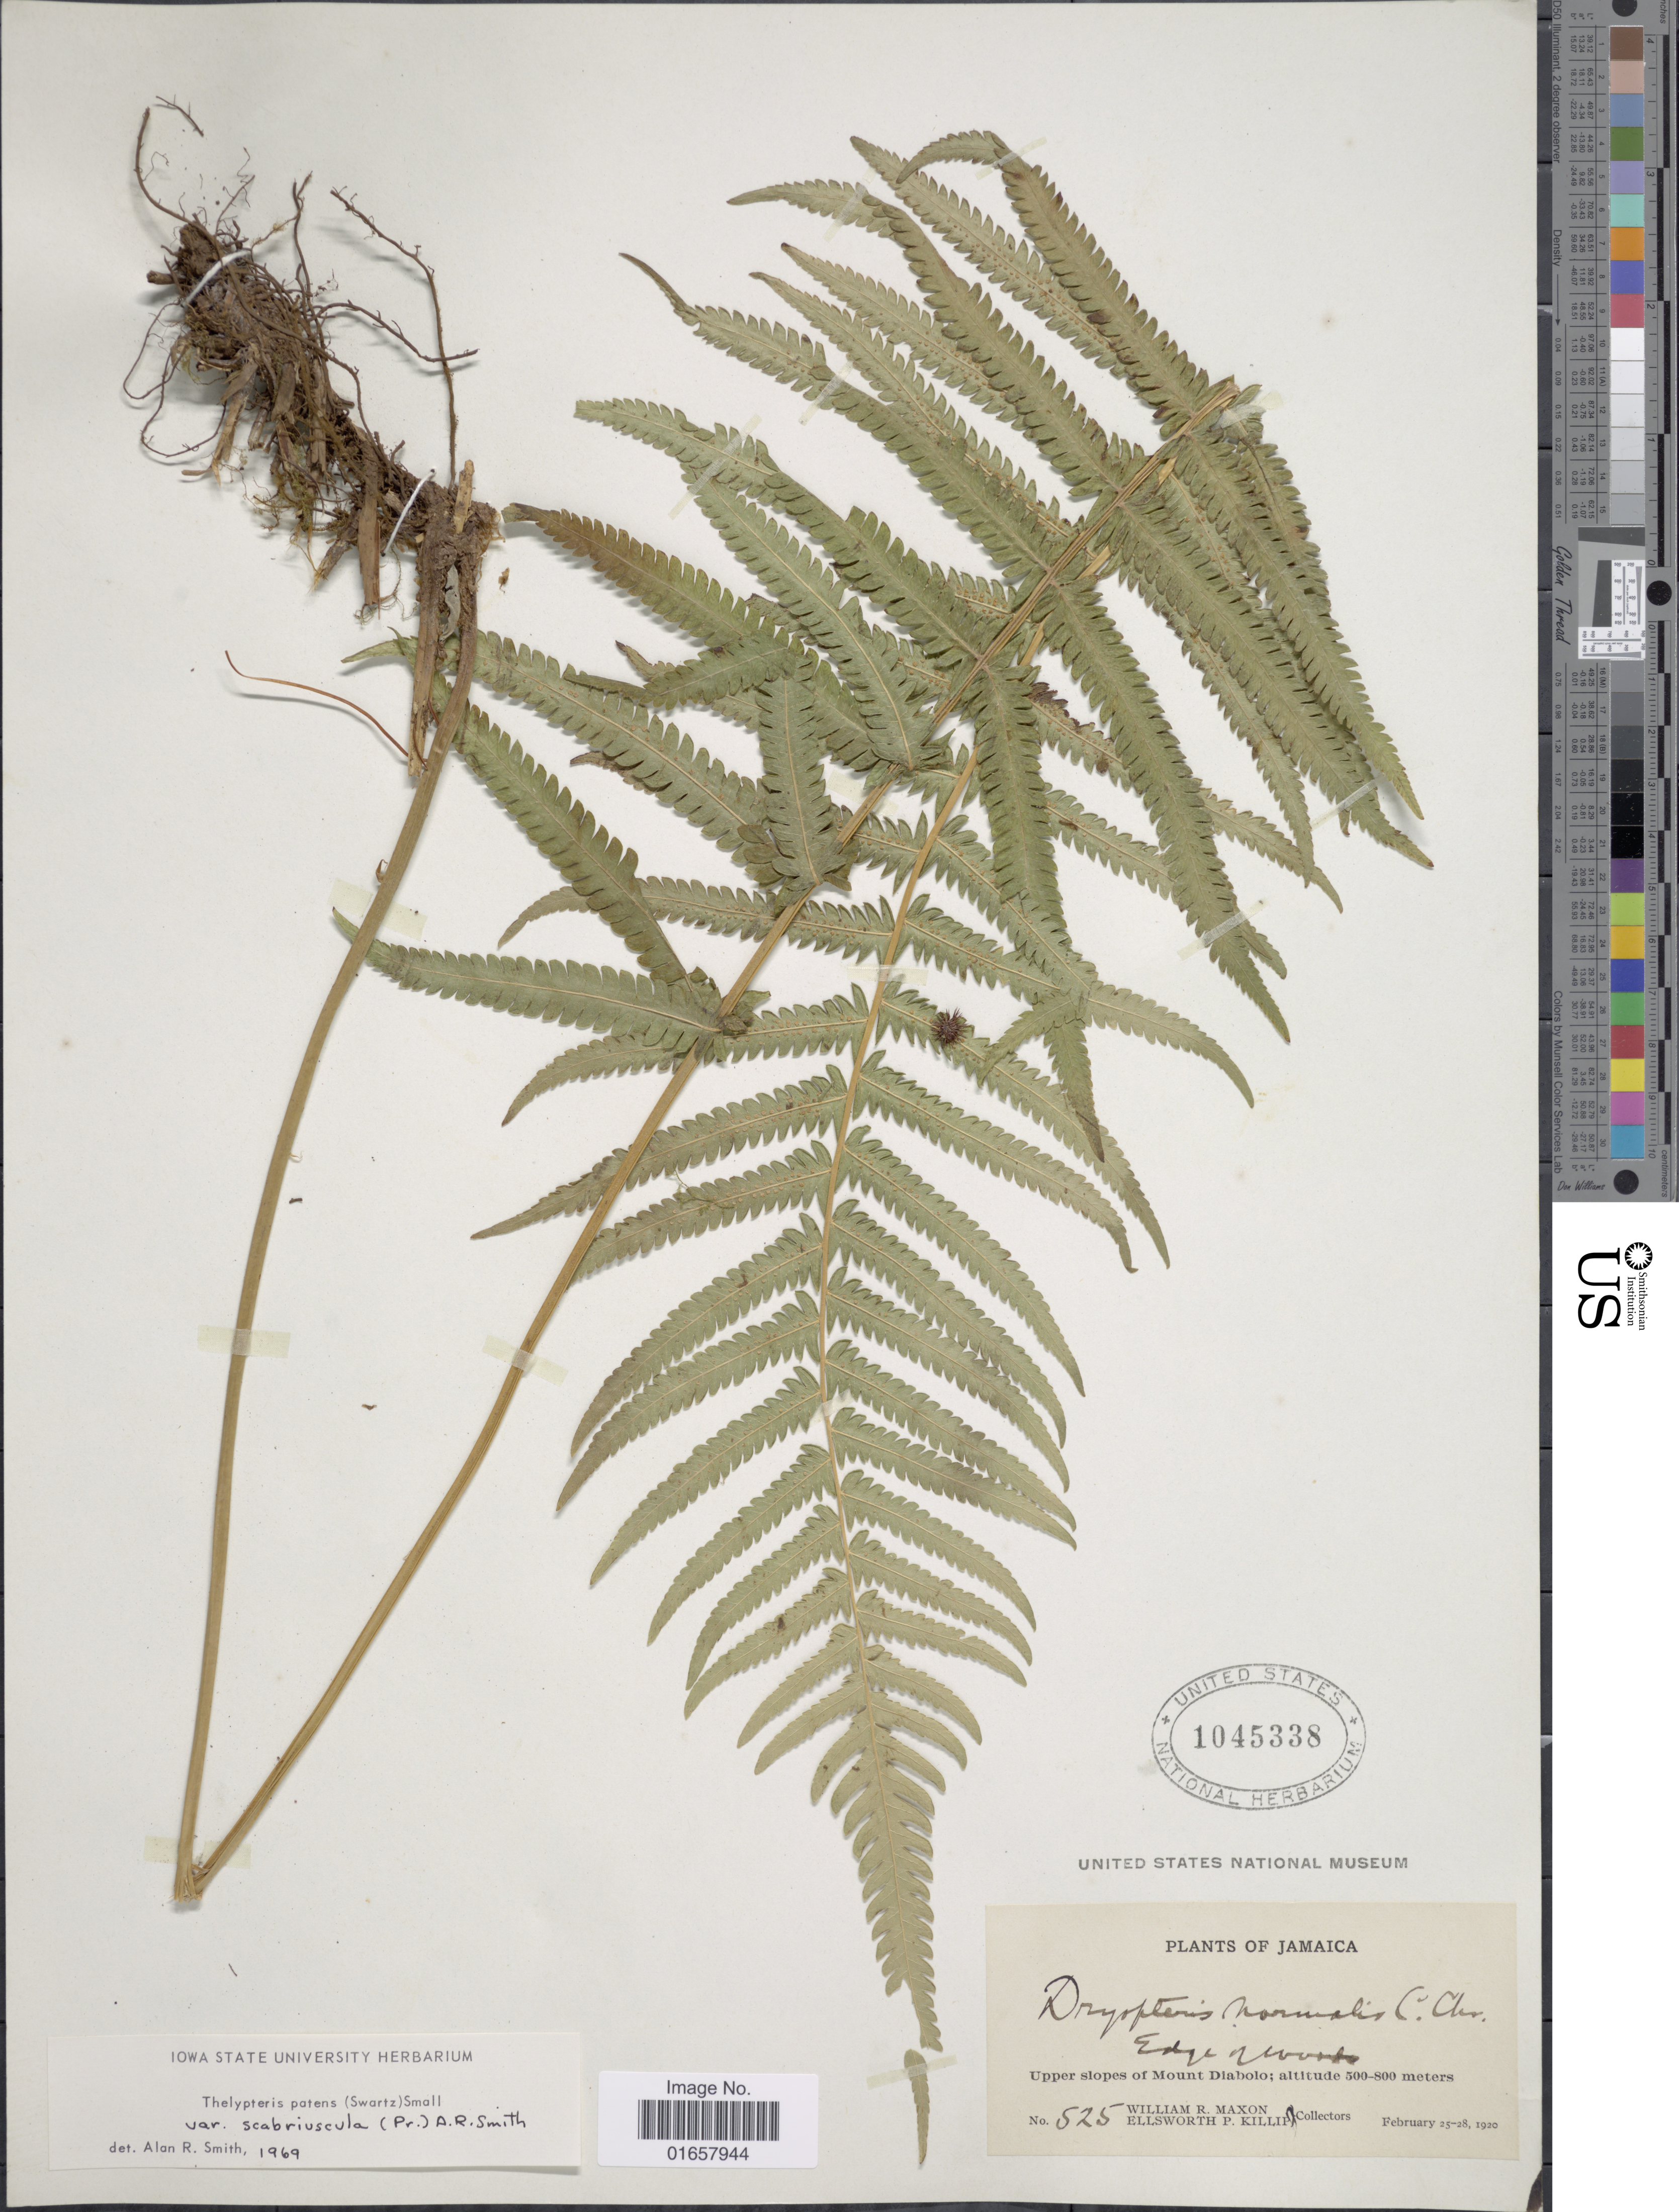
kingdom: Plantae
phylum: Tracheophyta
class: Polypodiopsida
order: Polypodiales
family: Thelypteridaceae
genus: Christella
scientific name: Christella patens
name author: (Sw.) Holttum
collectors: W. R. Maxon & E. P. Killip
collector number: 525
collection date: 1920-02-25/1920-02-28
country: Jamaica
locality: Jamaica, Upper slopes of Mount Diabolo.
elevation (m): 500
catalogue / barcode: US 1045338